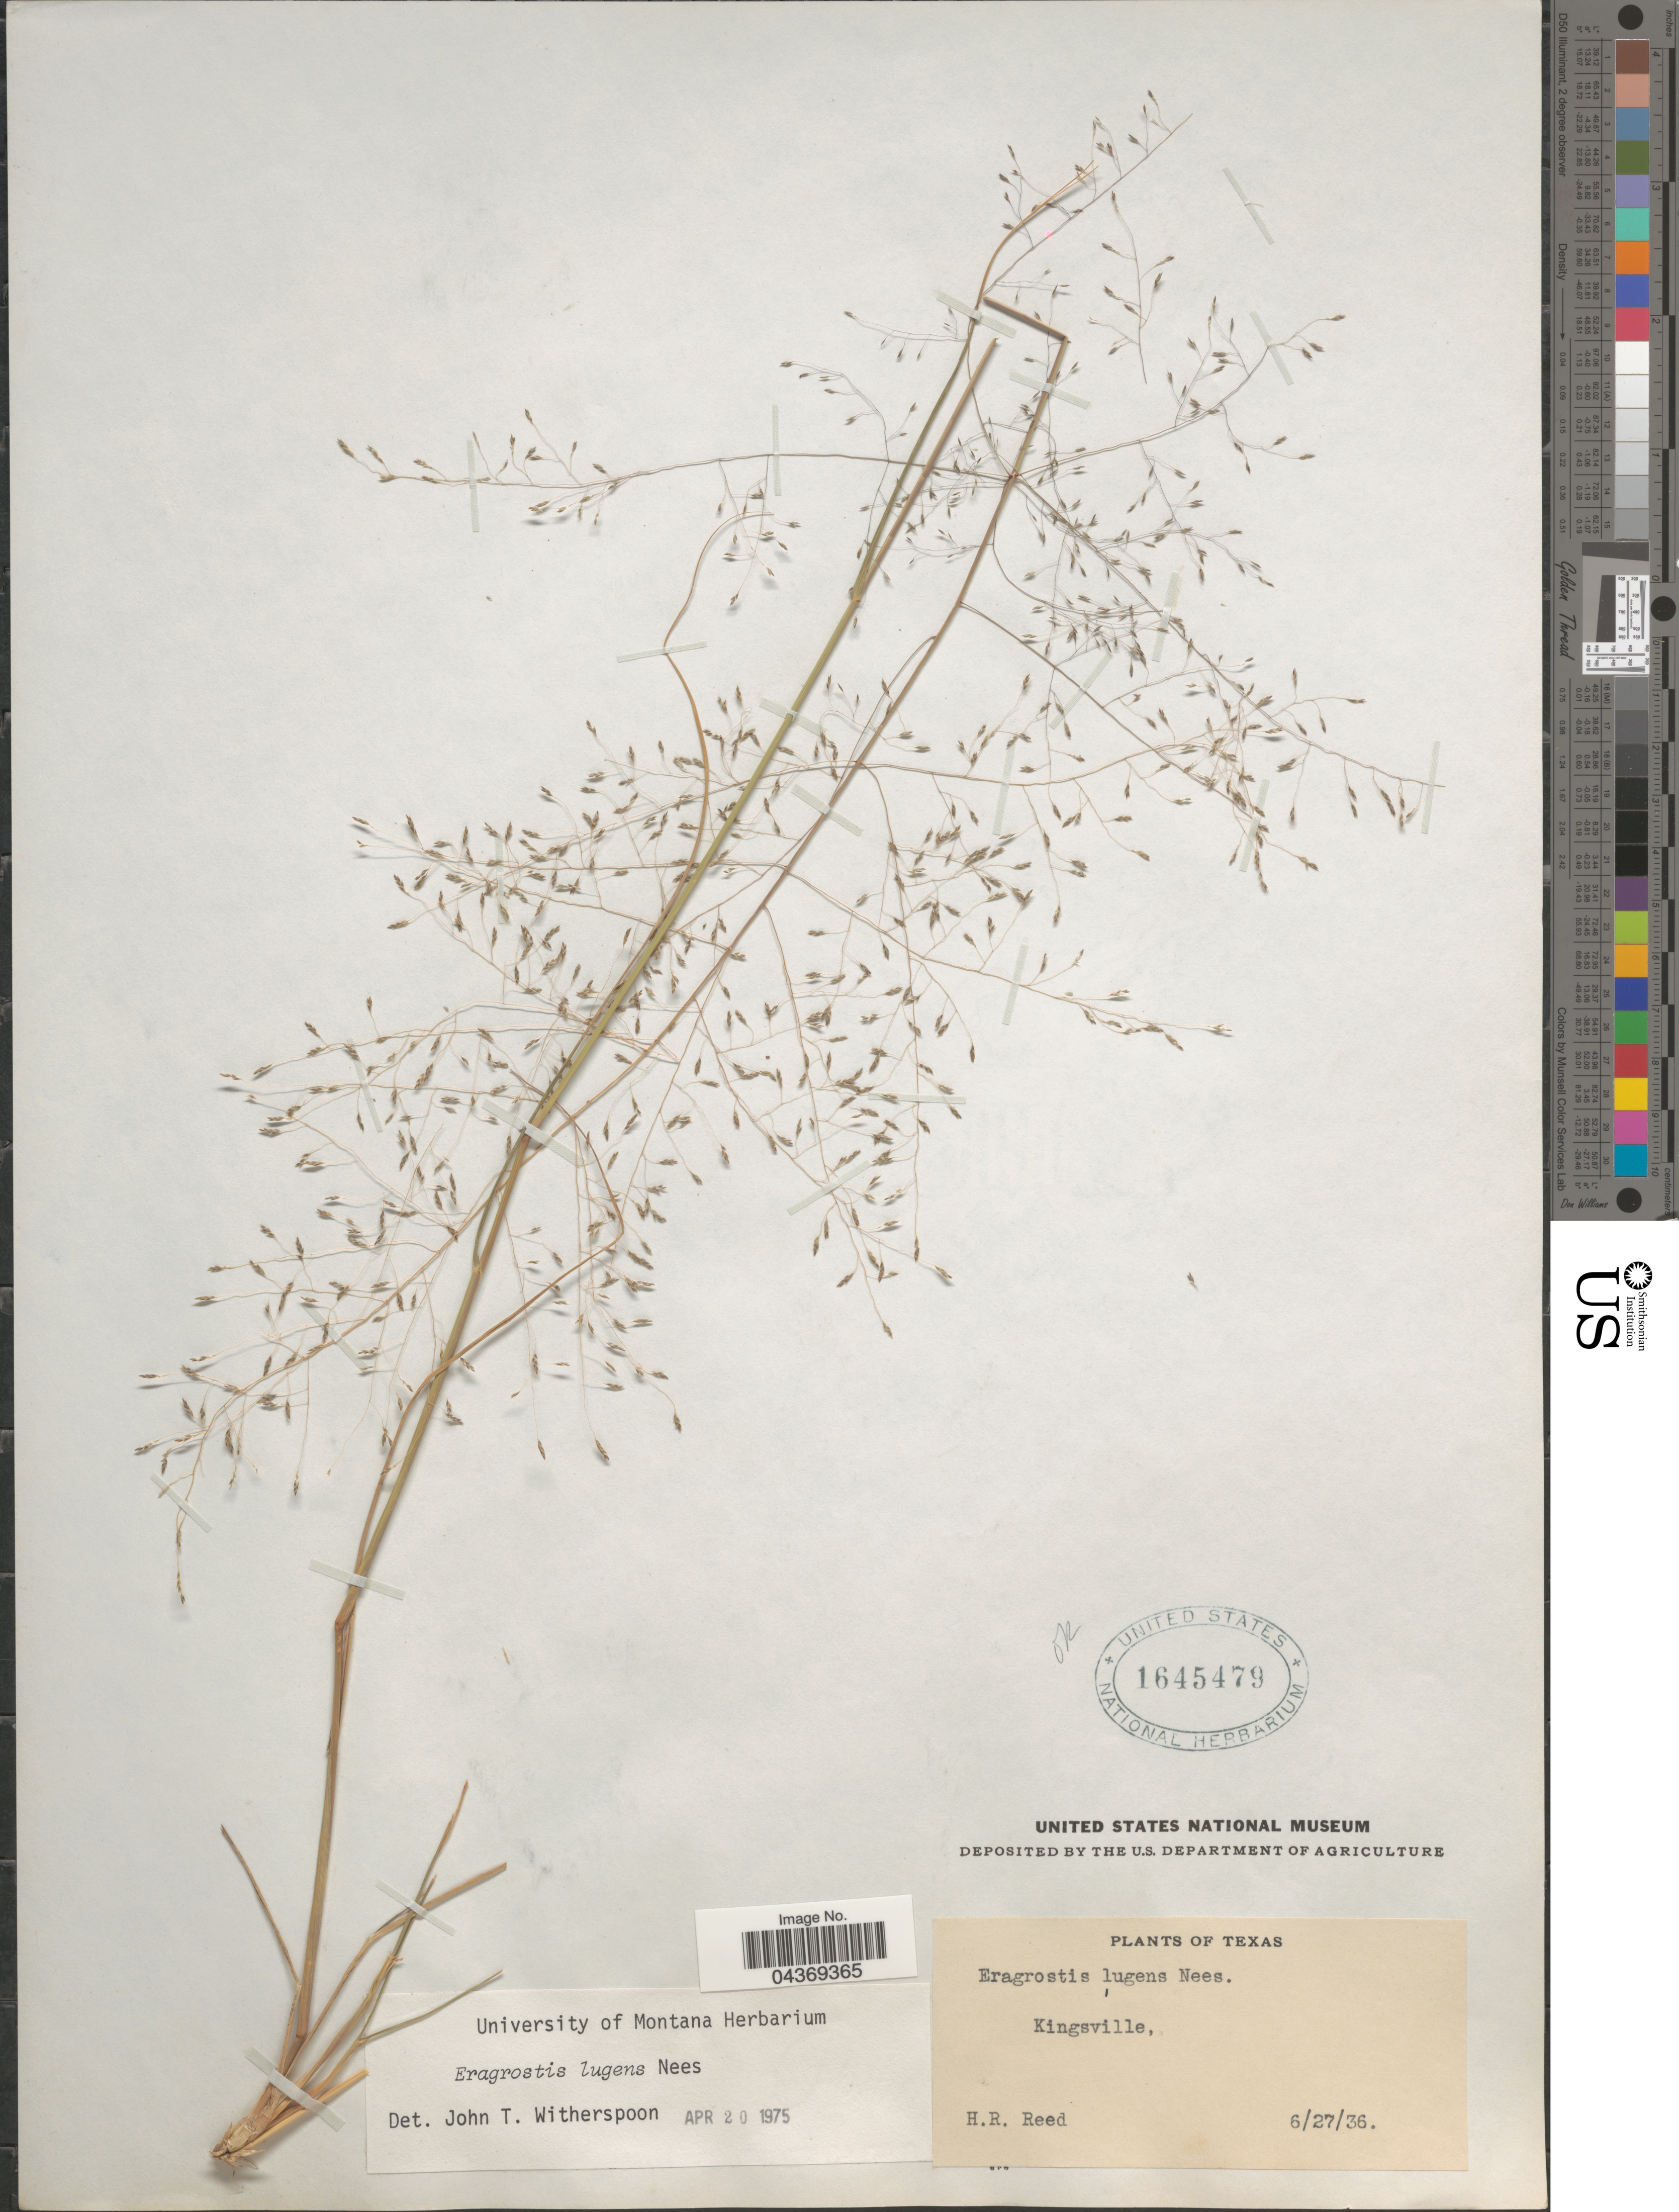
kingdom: Plantae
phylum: Tracheophyta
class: Liliopsida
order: Poales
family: Poaceae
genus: Eragrostis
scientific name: Eragrostis lugens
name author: Nees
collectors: H. Reed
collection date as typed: Transcribed d/m/y: 27/6/36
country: United States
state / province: Texas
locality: Kingsville.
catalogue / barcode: US 1645479